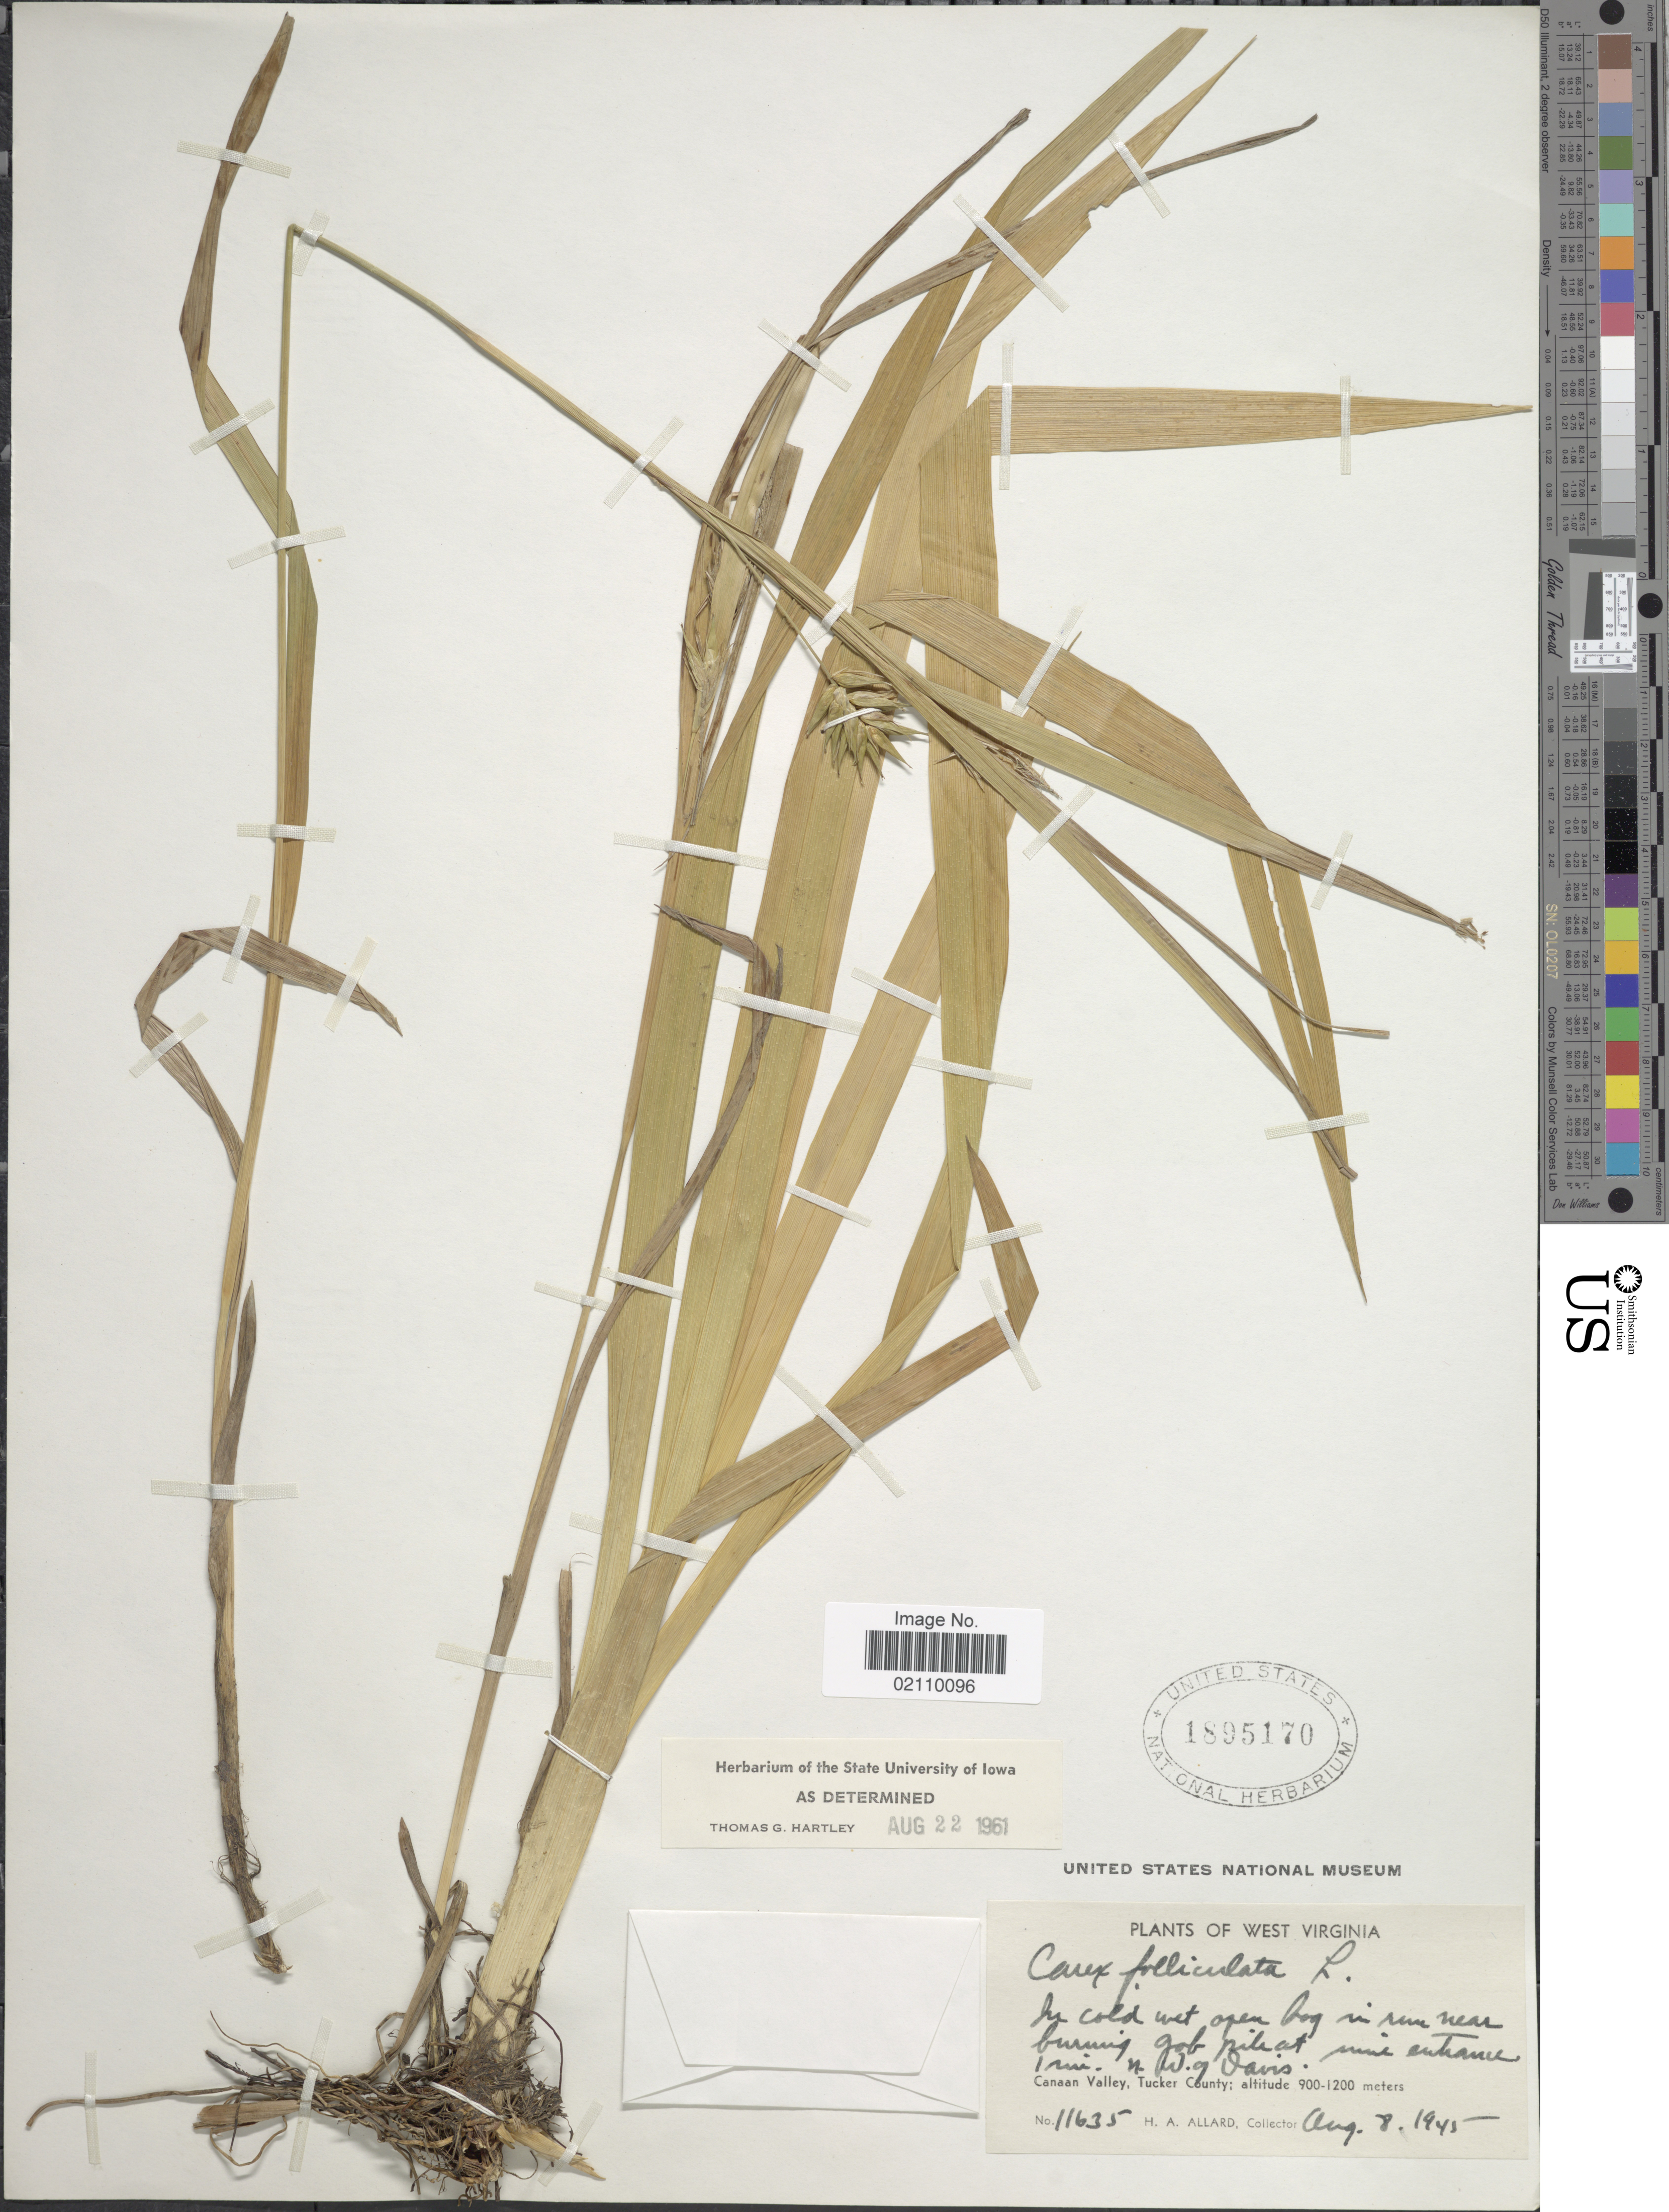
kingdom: Plantae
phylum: Tracheophyta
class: Liliopsida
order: Poales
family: Cyperaceae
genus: Carex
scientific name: Carex folliculata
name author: L.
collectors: H. A. Allard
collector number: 11635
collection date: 1945-08-08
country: United States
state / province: West Virginia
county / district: Tucker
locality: In cold wet open bog in run near burning gob pile at mine entrance 1 mi. n. w. of Davis, Canaan Valley, Tucker County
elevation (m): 900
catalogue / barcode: US 1895170